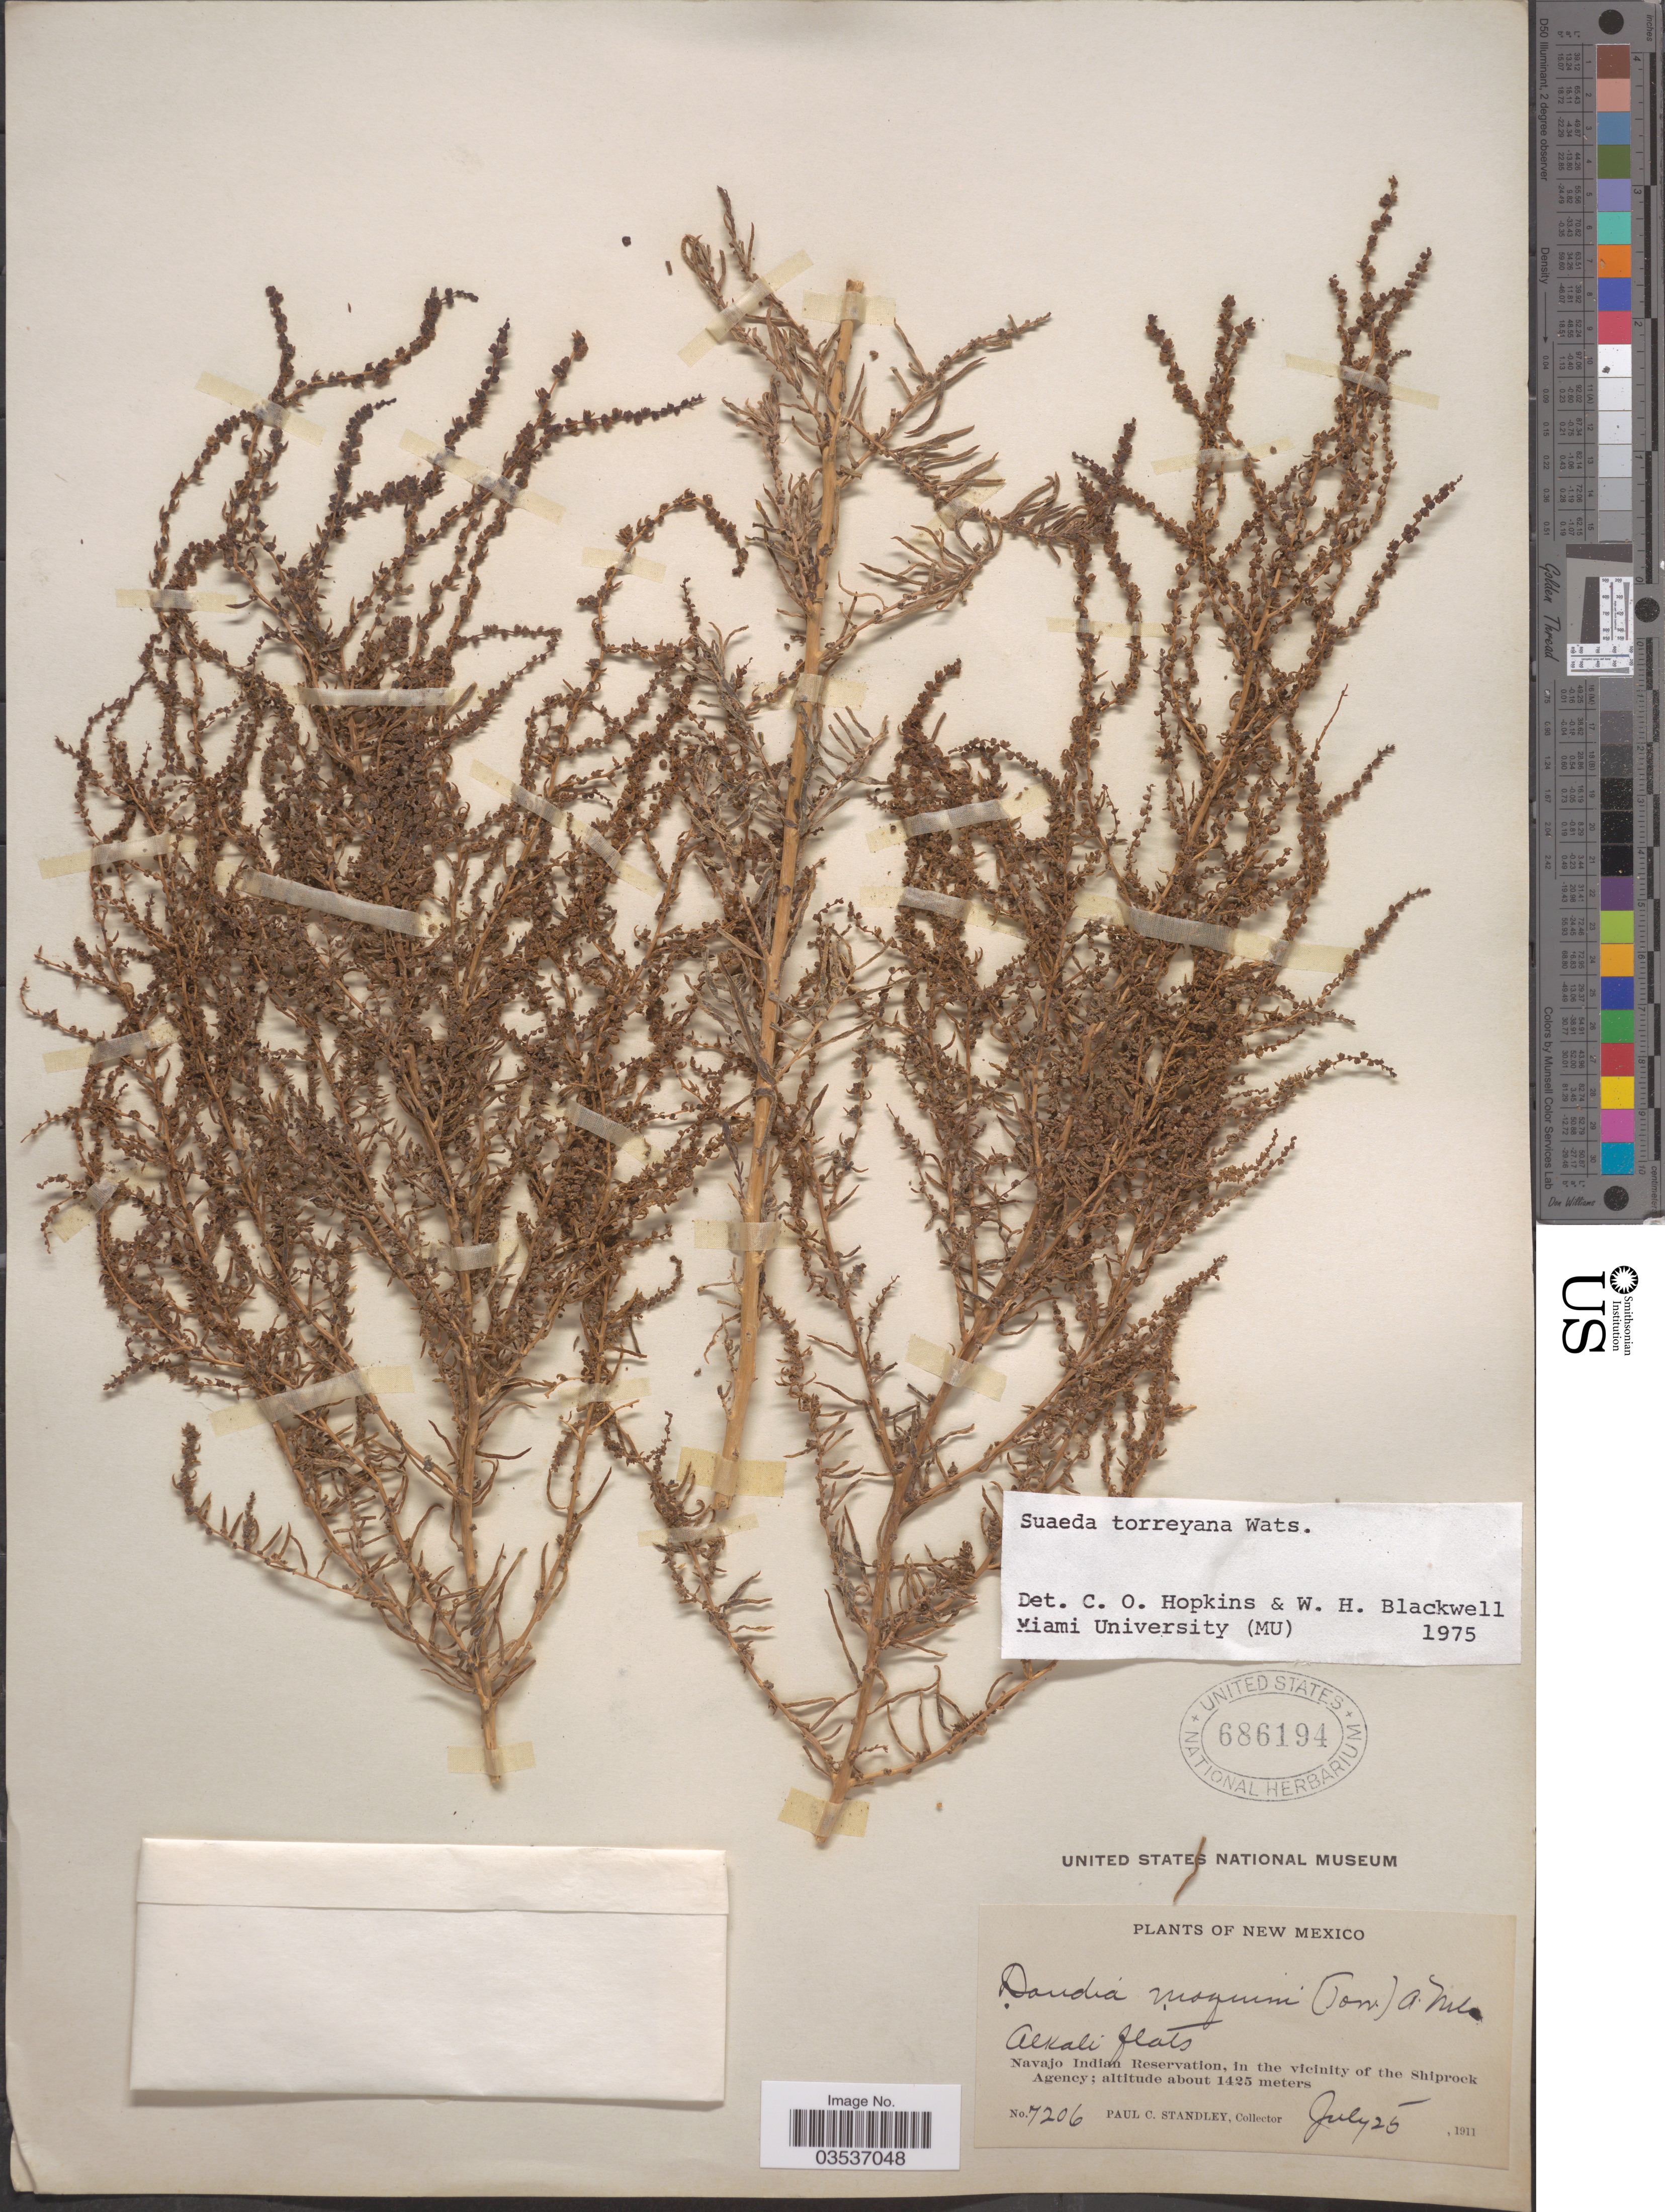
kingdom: Plantae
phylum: Tracheophyta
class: Magnoliopsida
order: Caryophyllales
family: Amaranthaceae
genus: Suaeda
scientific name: Suaeda torreyana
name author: S. Watson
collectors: P. C. Standley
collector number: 7206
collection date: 1911-07-25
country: United States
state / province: New Mexico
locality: Navajo Indian Reservation, in the vicinity of the Shiprock Agency.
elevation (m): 1425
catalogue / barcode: US 686194